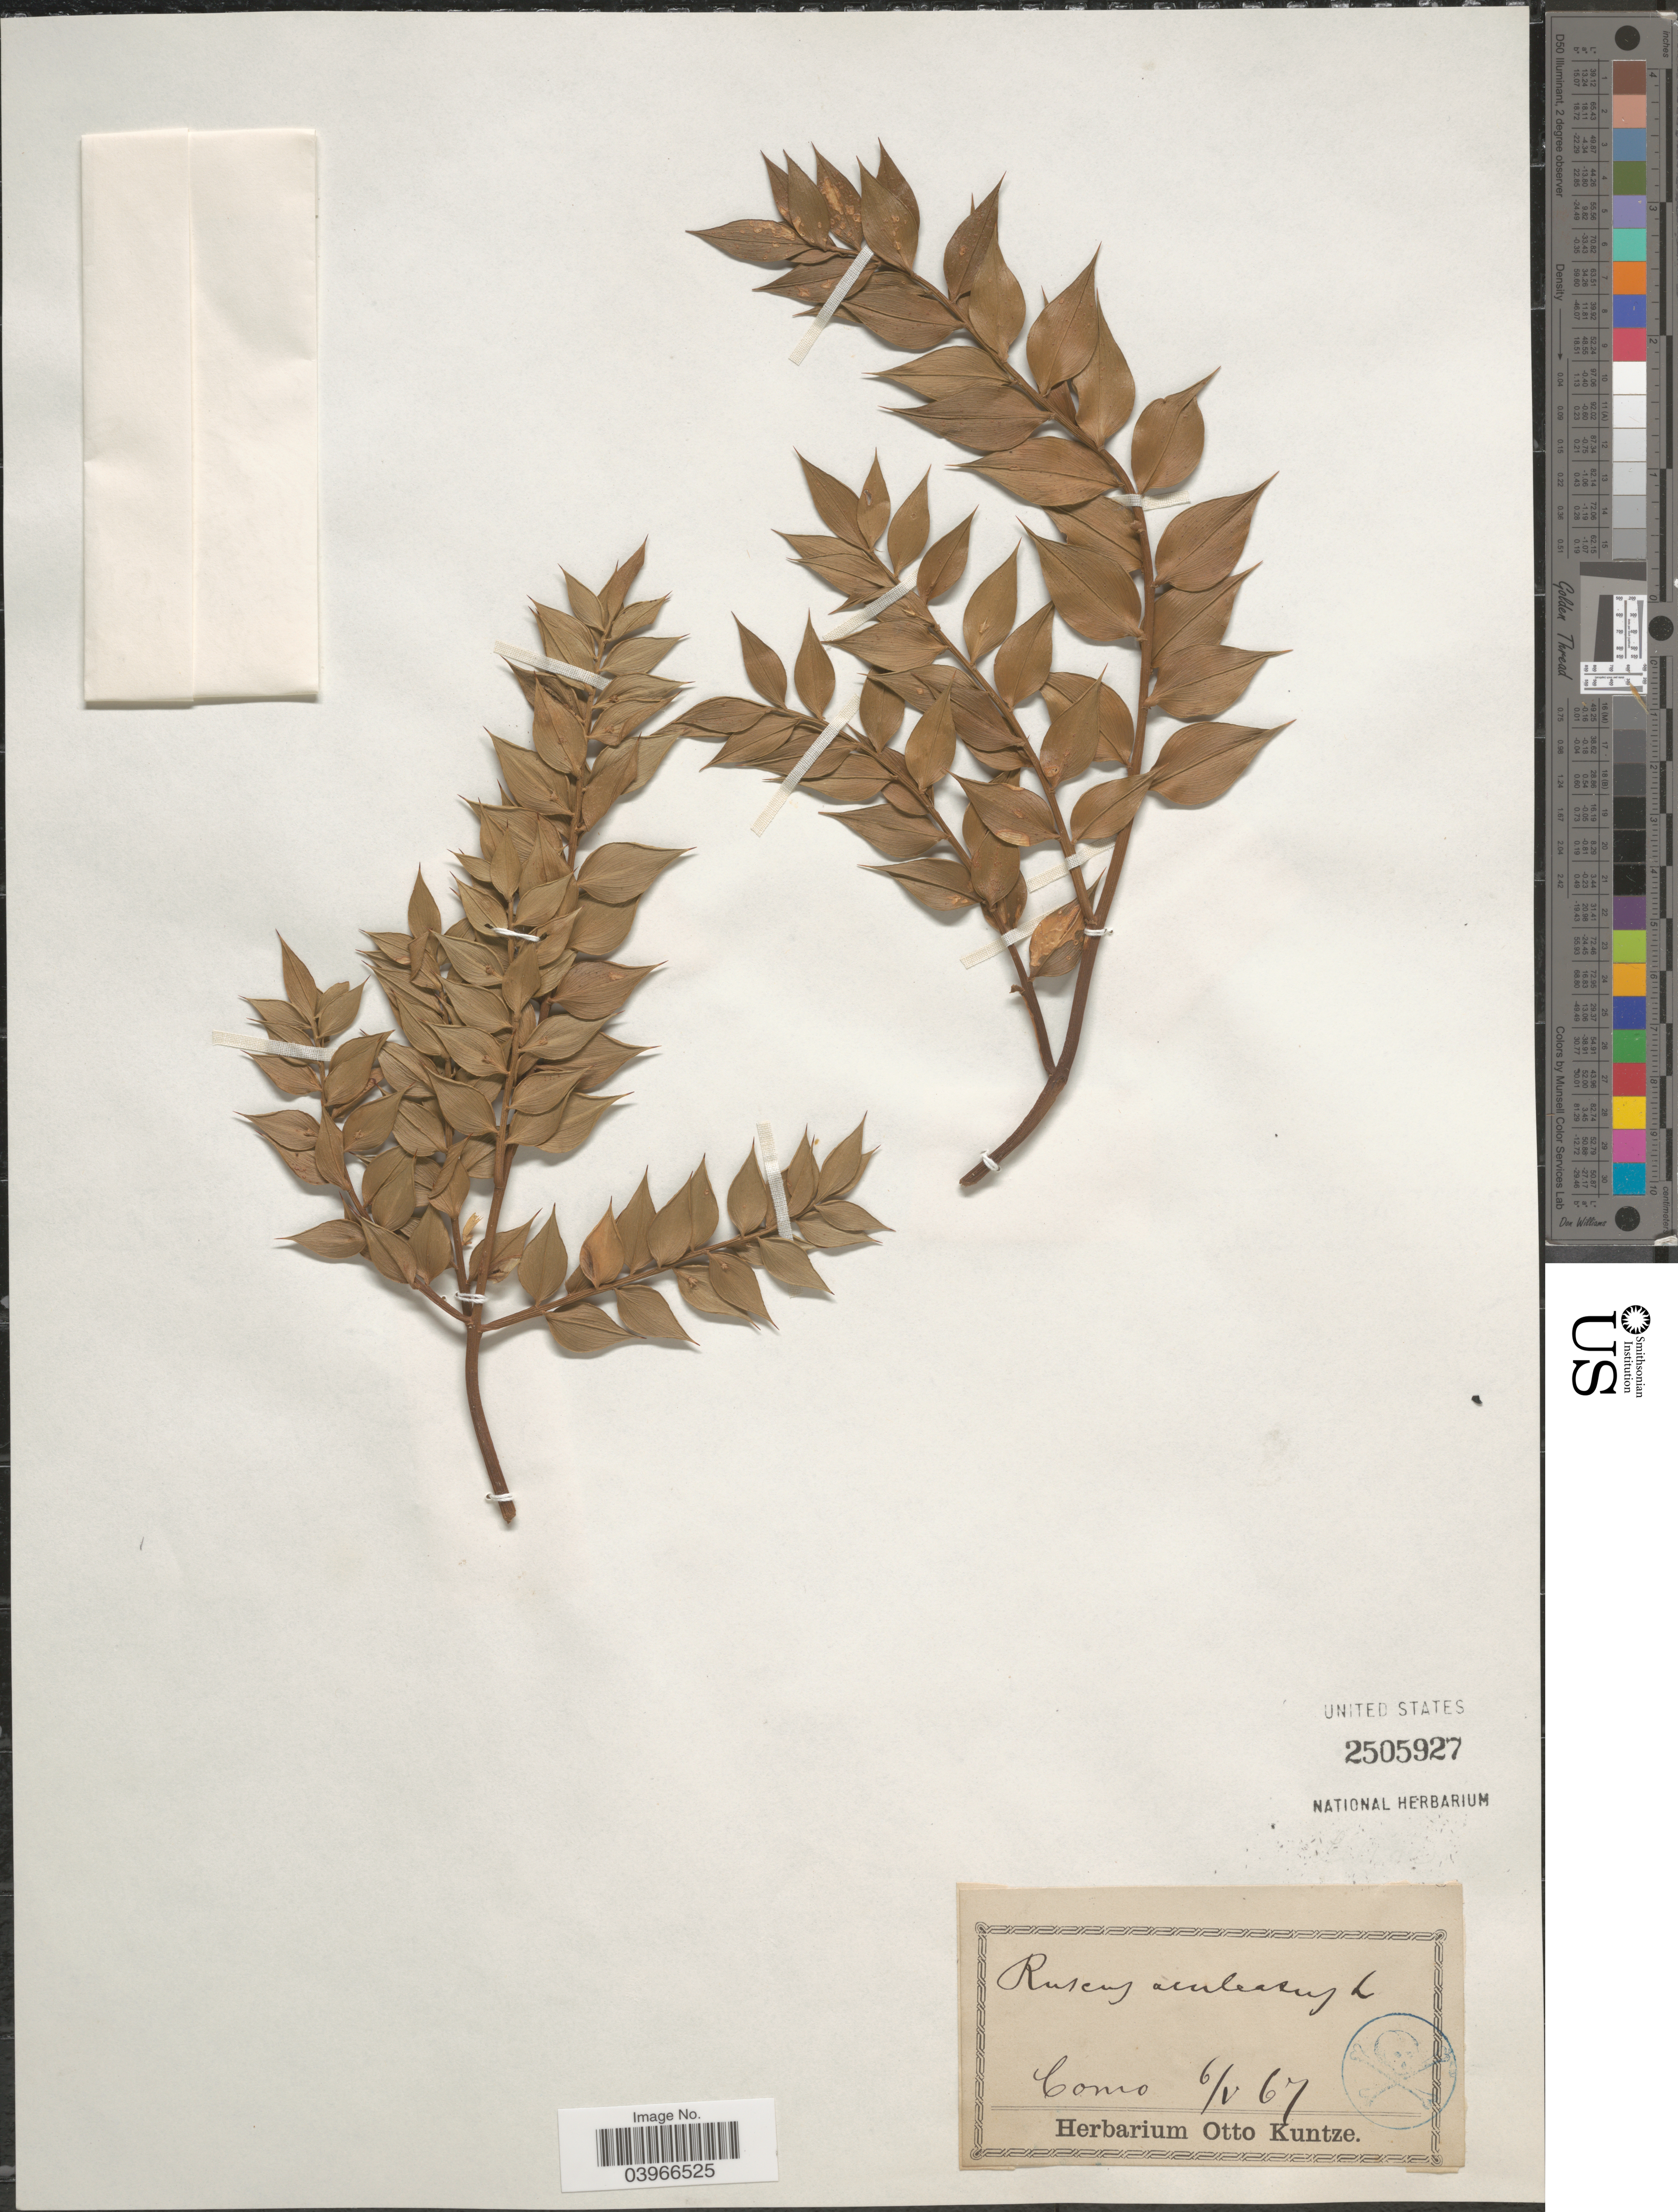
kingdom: Plantae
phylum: Tracheophyta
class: Liliopsida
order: Asparagales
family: Asparagaceae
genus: Ruscus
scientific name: Ruscus aculeatus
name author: L.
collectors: ex herb. Otto Kuntze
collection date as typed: Transcribed d/m/y: 6/5/67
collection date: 1867-05-06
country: Italy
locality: Como.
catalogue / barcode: US 2505927